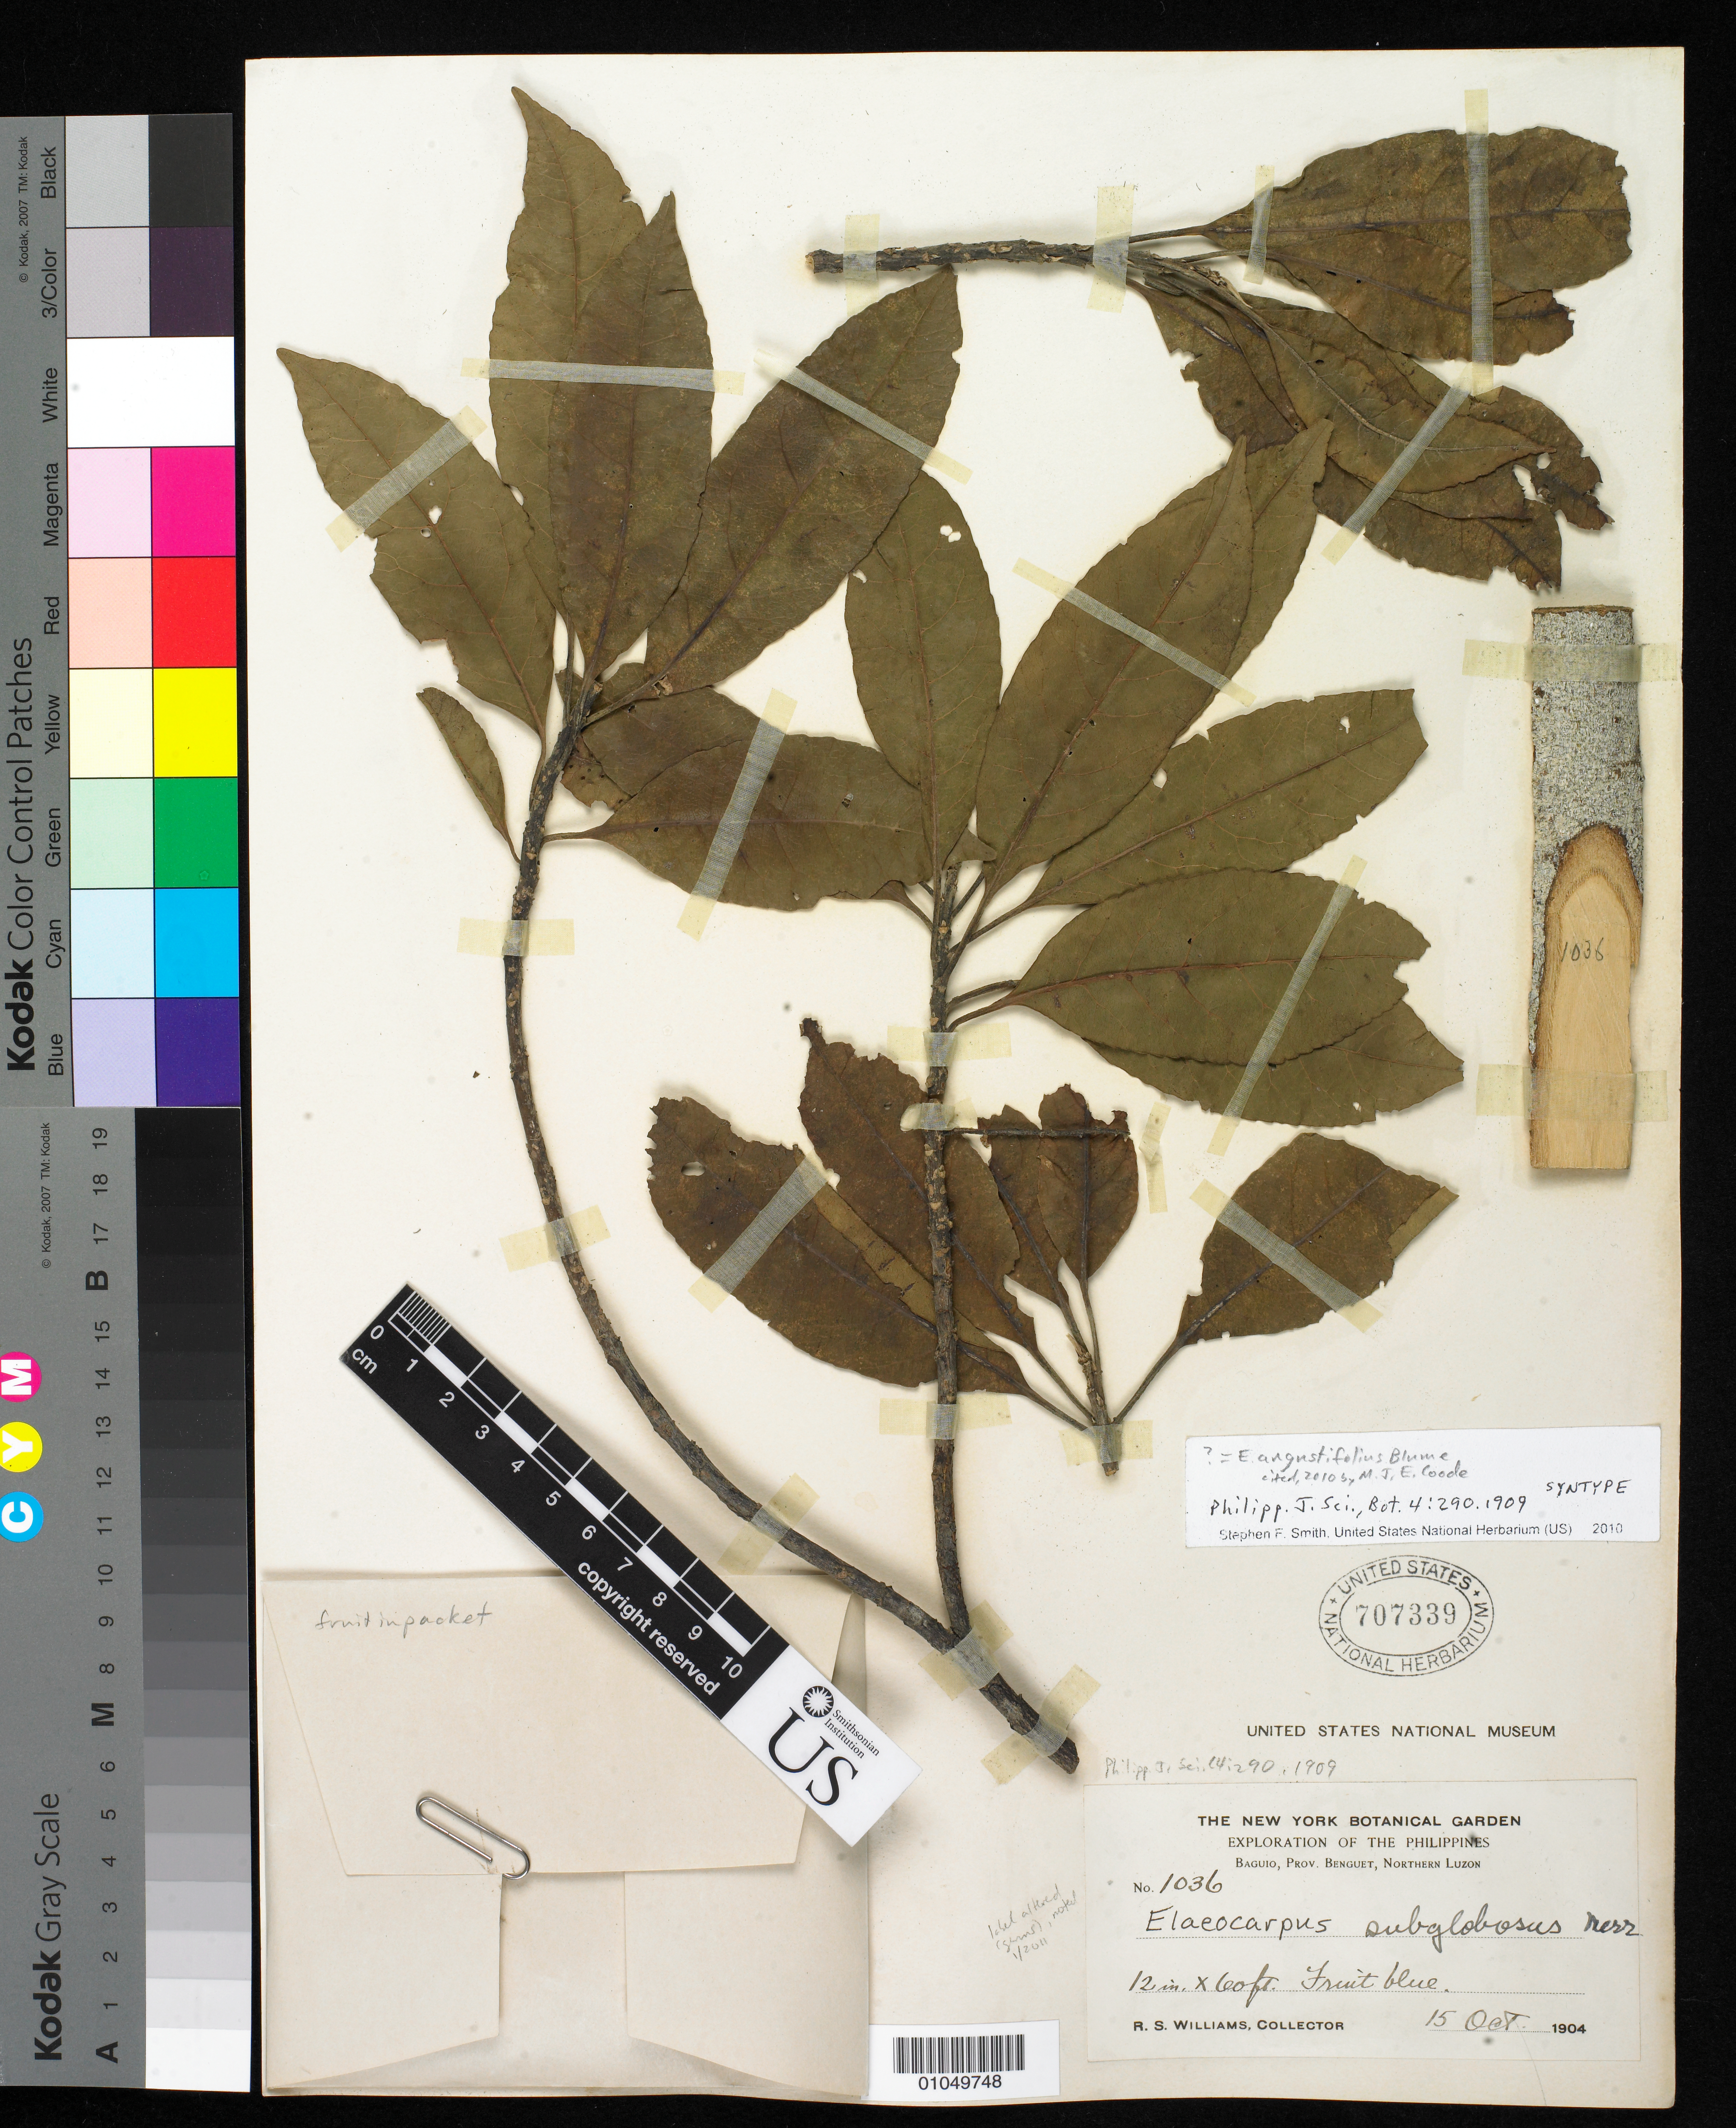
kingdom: Plantae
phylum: Tracheophyta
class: Magnoliopsida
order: Oxalidales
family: Elaeocarpaceae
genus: Elaeocarpus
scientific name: Elaeocarpus subglobosus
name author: Merr.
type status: Syntype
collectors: R. S. Williams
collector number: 1036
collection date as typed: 15 Oct 1904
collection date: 1904-10-15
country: Philippines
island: Luzon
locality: Baguio, Prov. Benguet, Northern Luzon.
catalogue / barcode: US 707339